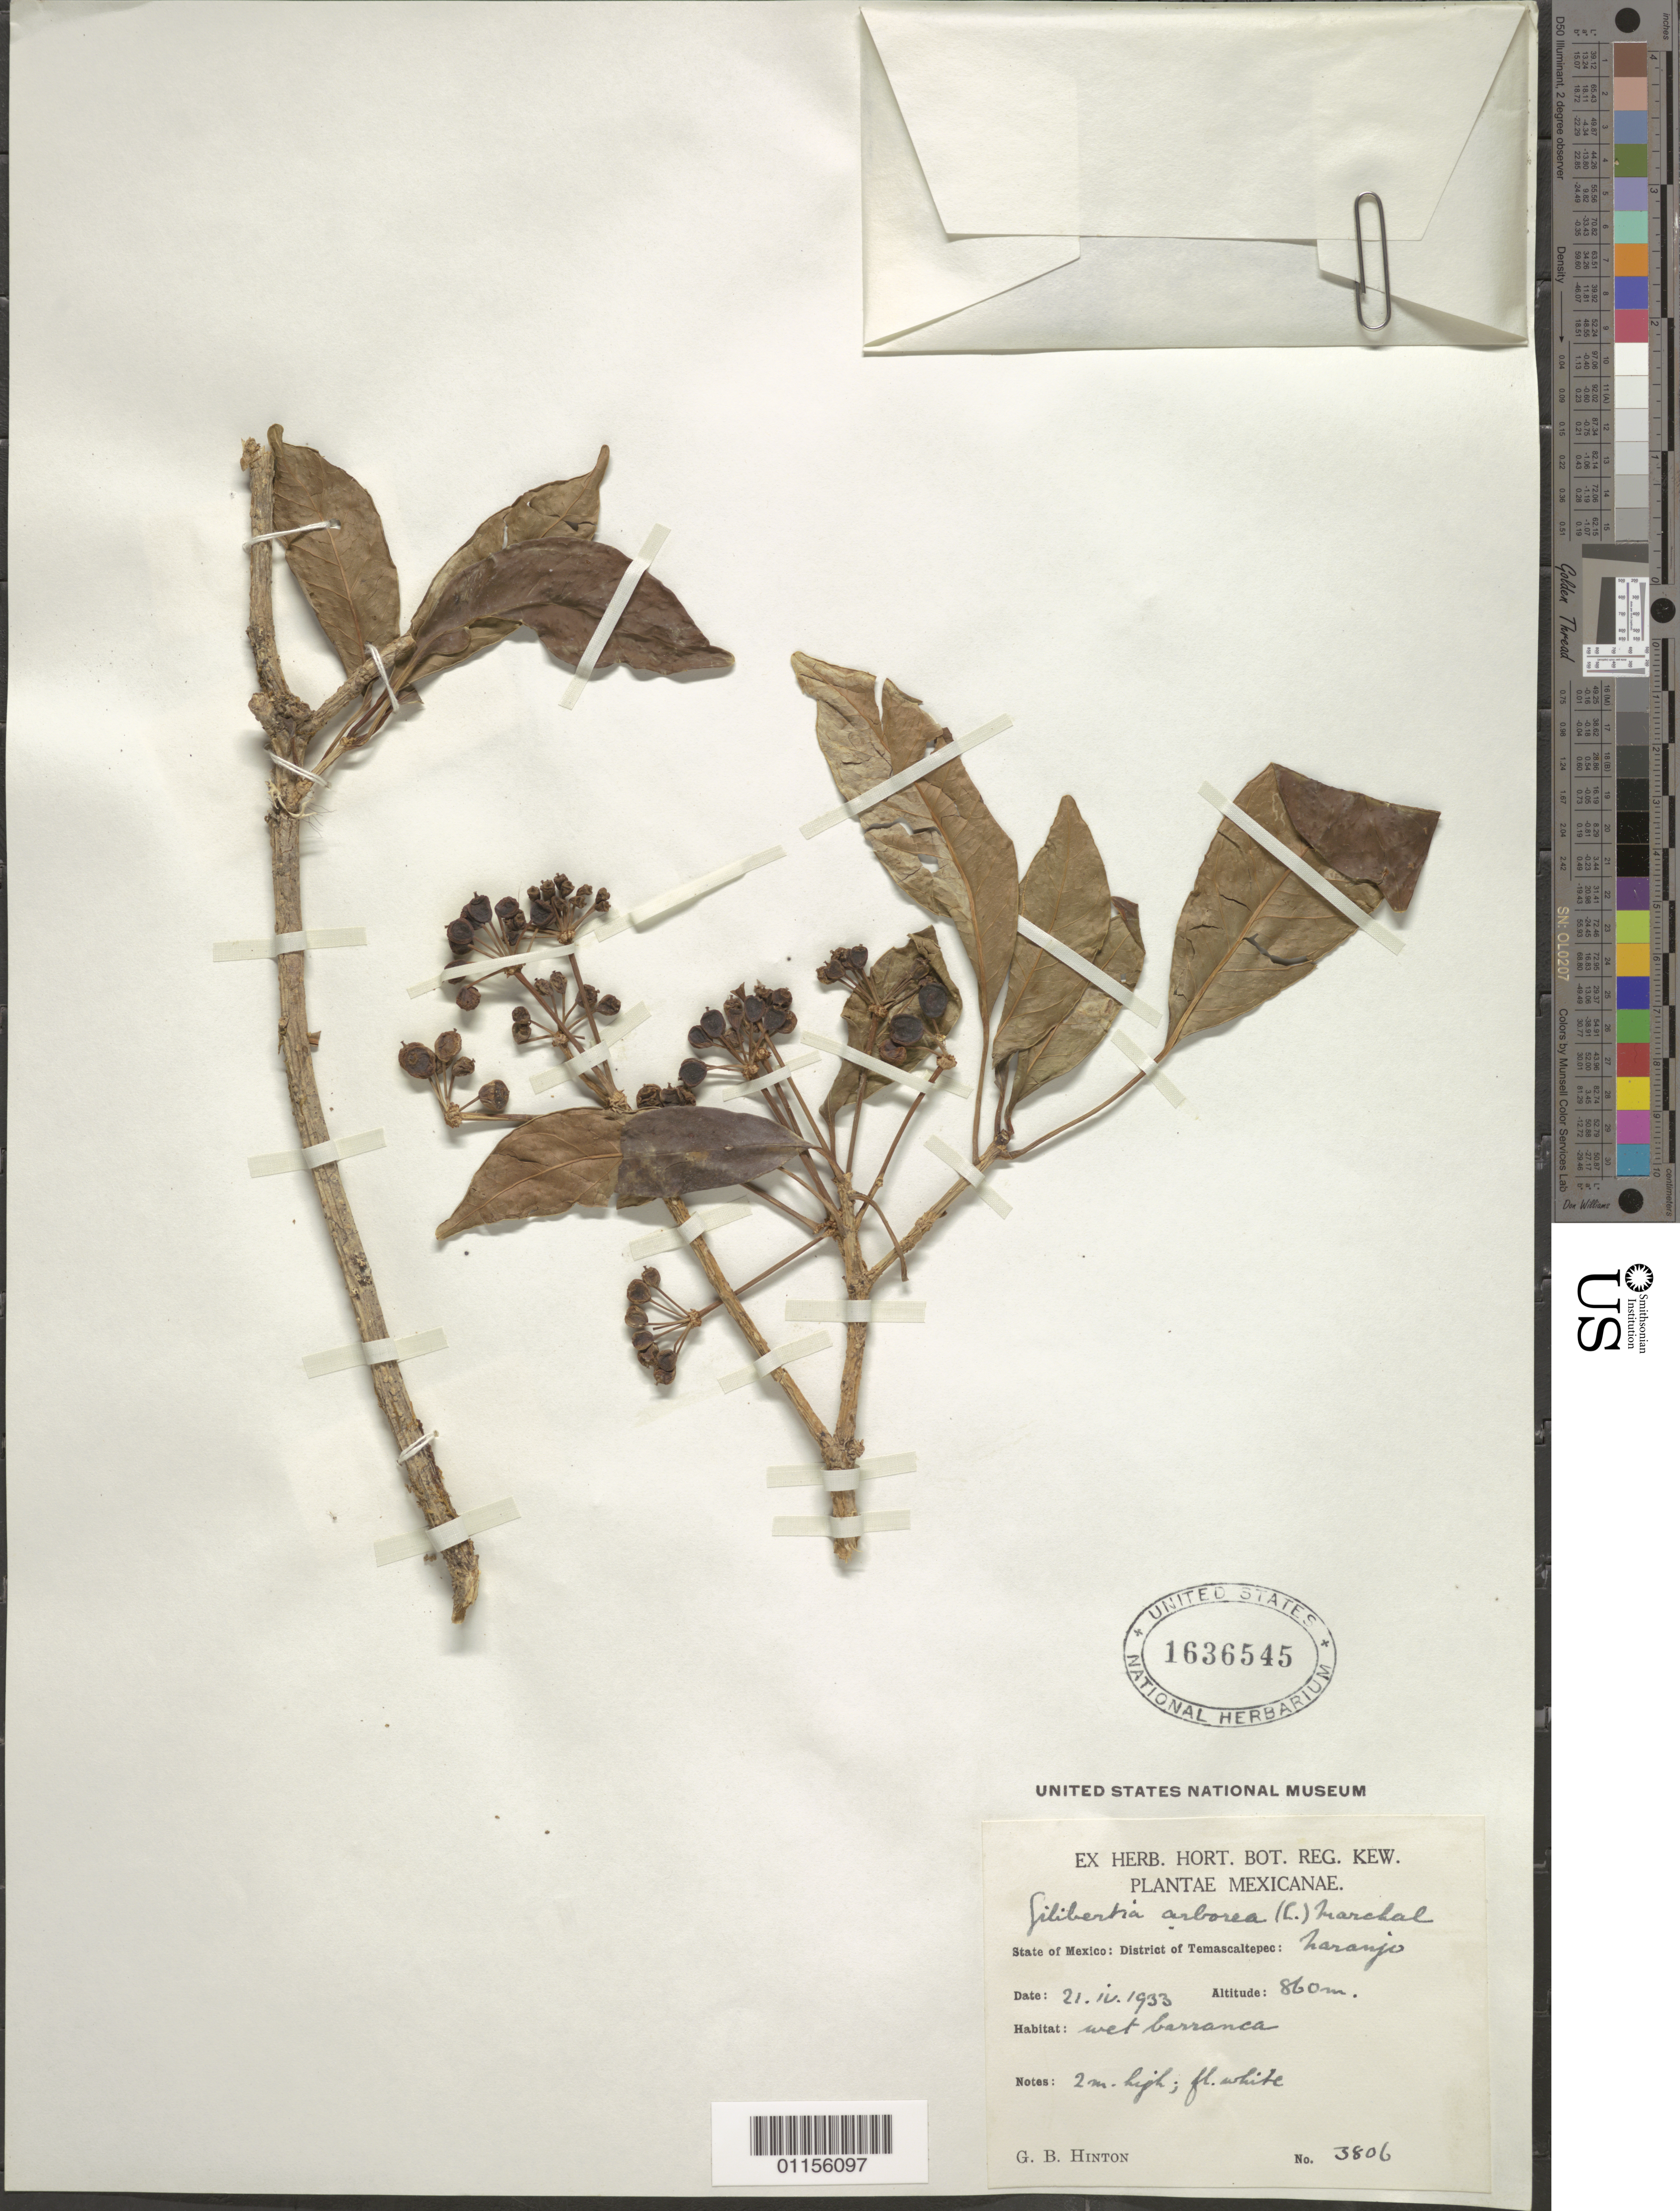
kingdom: Plantae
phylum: Tracheophyta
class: Magnoliopsida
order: Apiales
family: Araliaceae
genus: Dendropanax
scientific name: Dendropanax arboreus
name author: (L.) Decne. & Planch.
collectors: G. B. Hinton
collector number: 3806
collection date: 1933-04-21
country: Mexico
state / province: México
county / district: Temascaltepec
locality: Naranjo.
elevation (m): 860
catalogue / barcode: US 1636545